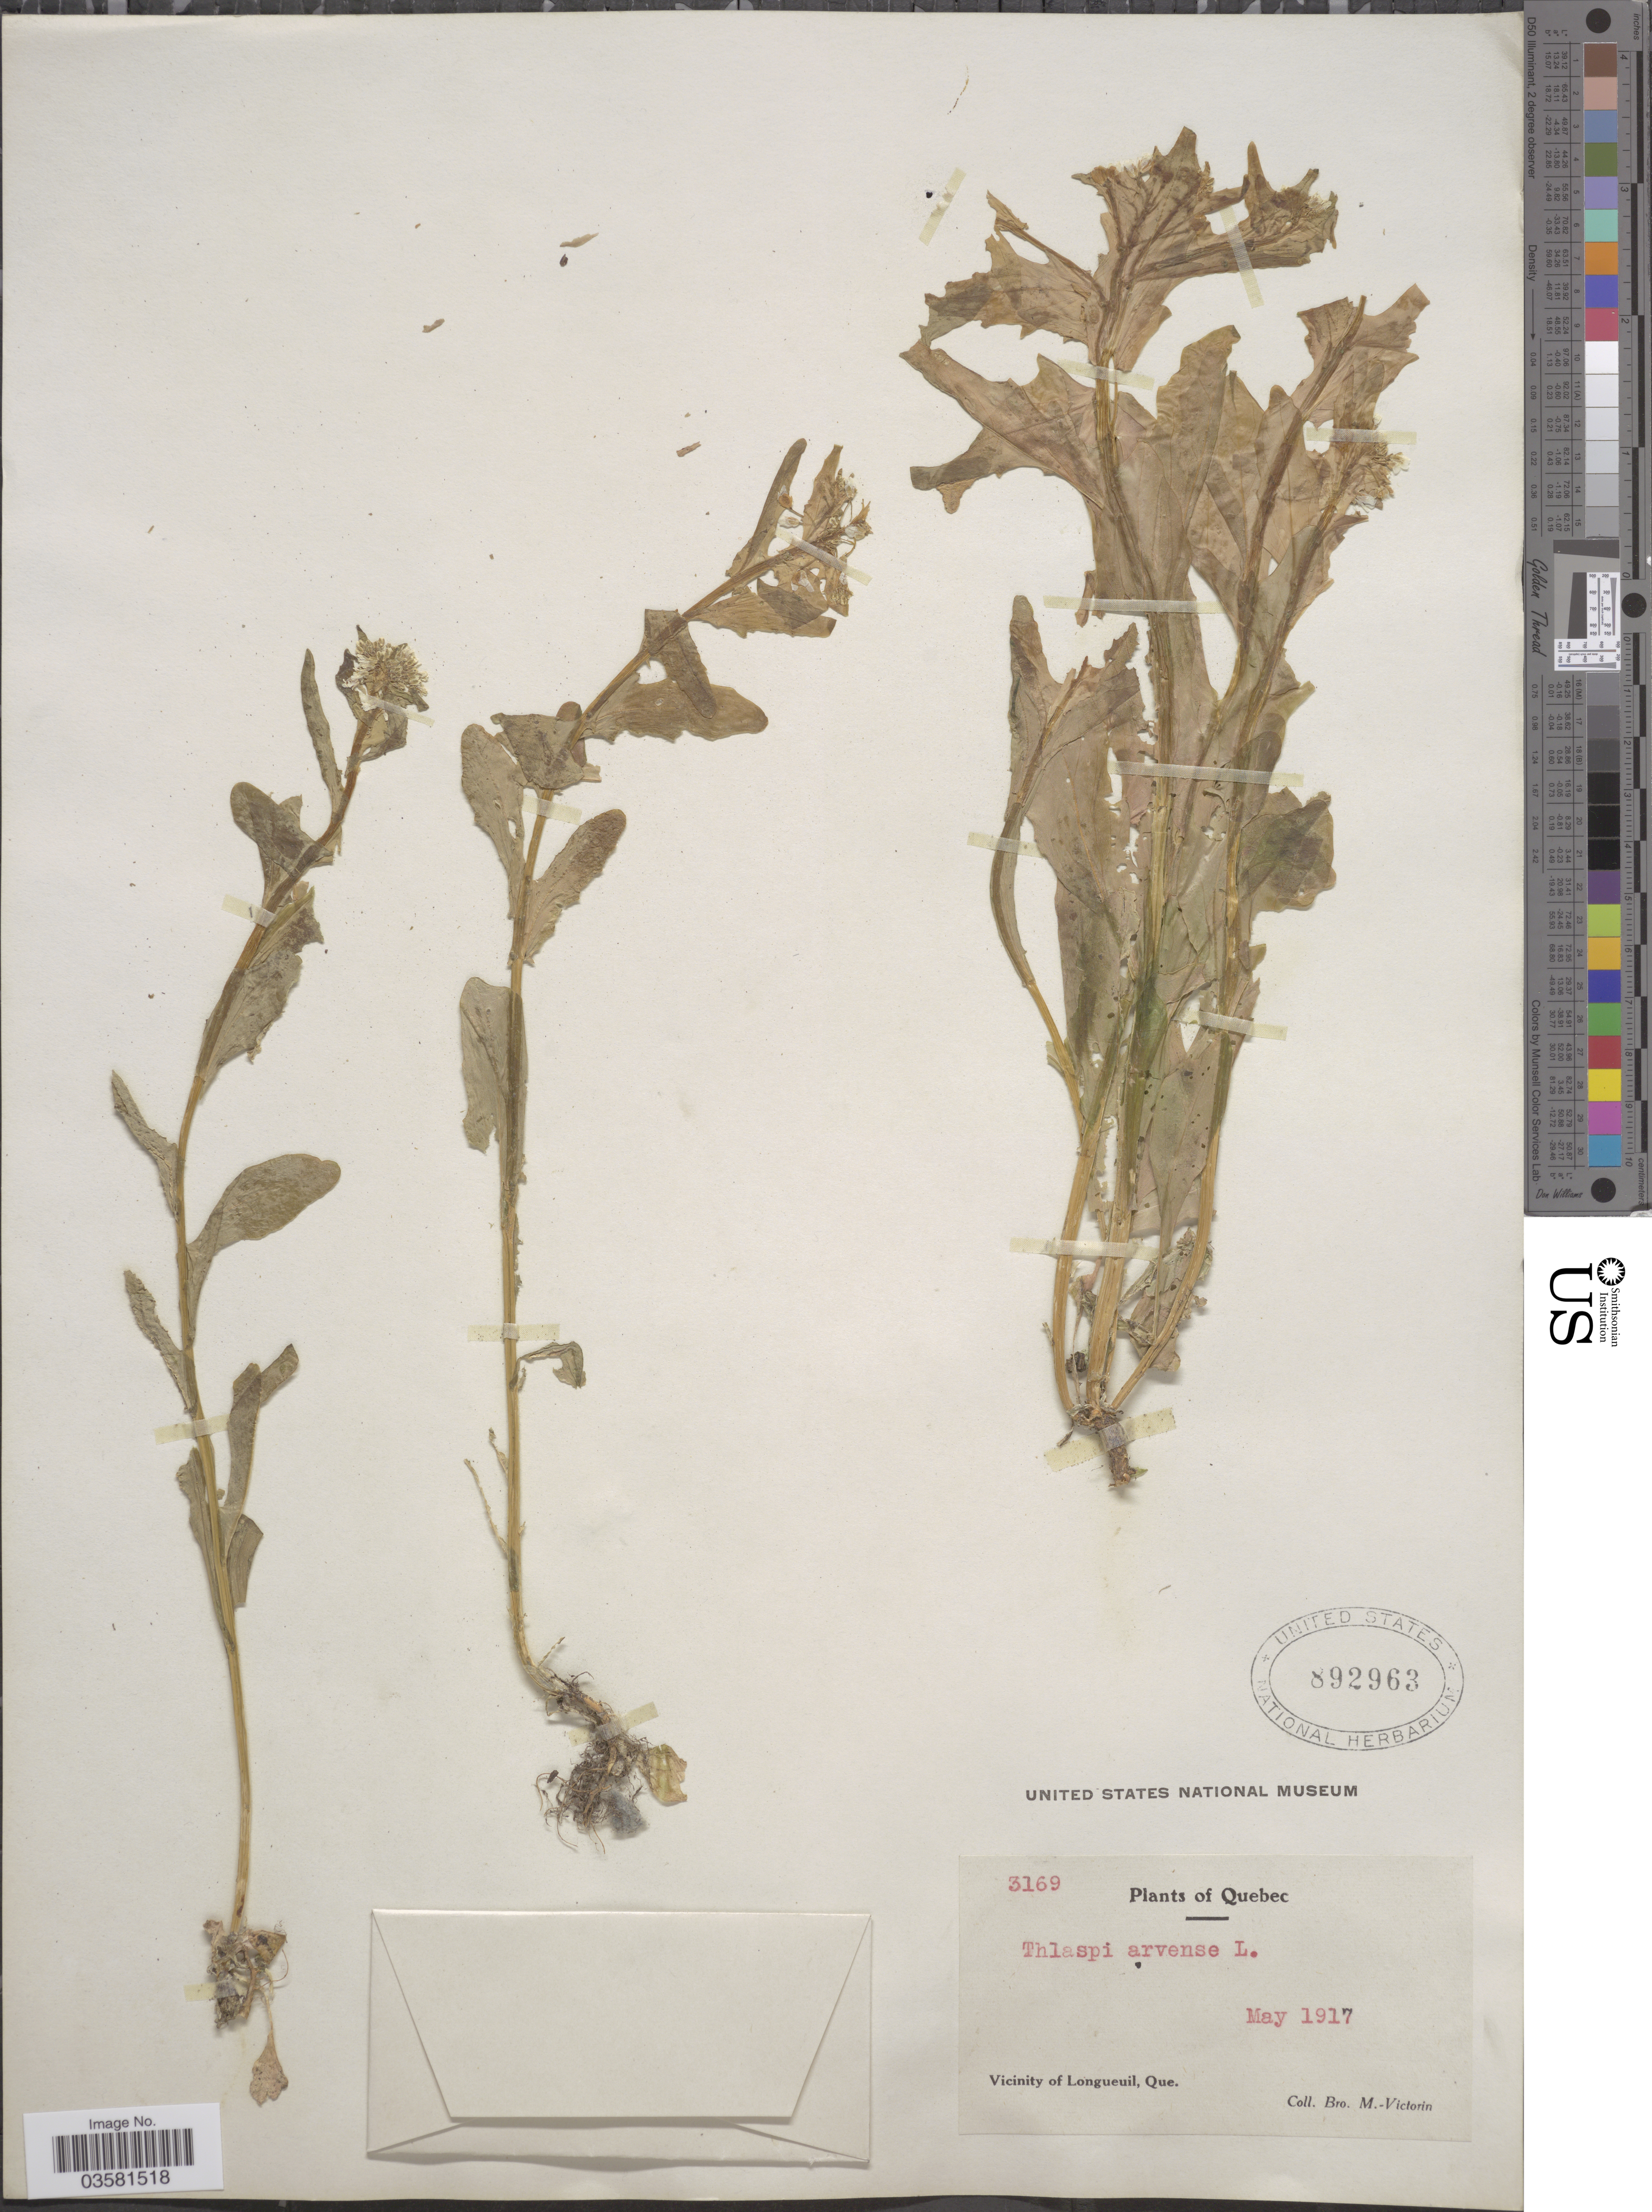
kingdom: Plantae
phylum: Tracheophyta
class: Magnoliopsida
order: Brassicales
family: Brassicaceae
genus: Thlaspi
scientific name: Thlaspi arvense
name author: L.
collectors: Fr. Marie-Victorin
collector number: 3169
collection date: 1917-05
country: Canada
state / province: Quebec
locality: Vicinity of Longueuil.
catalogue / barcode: US 892963